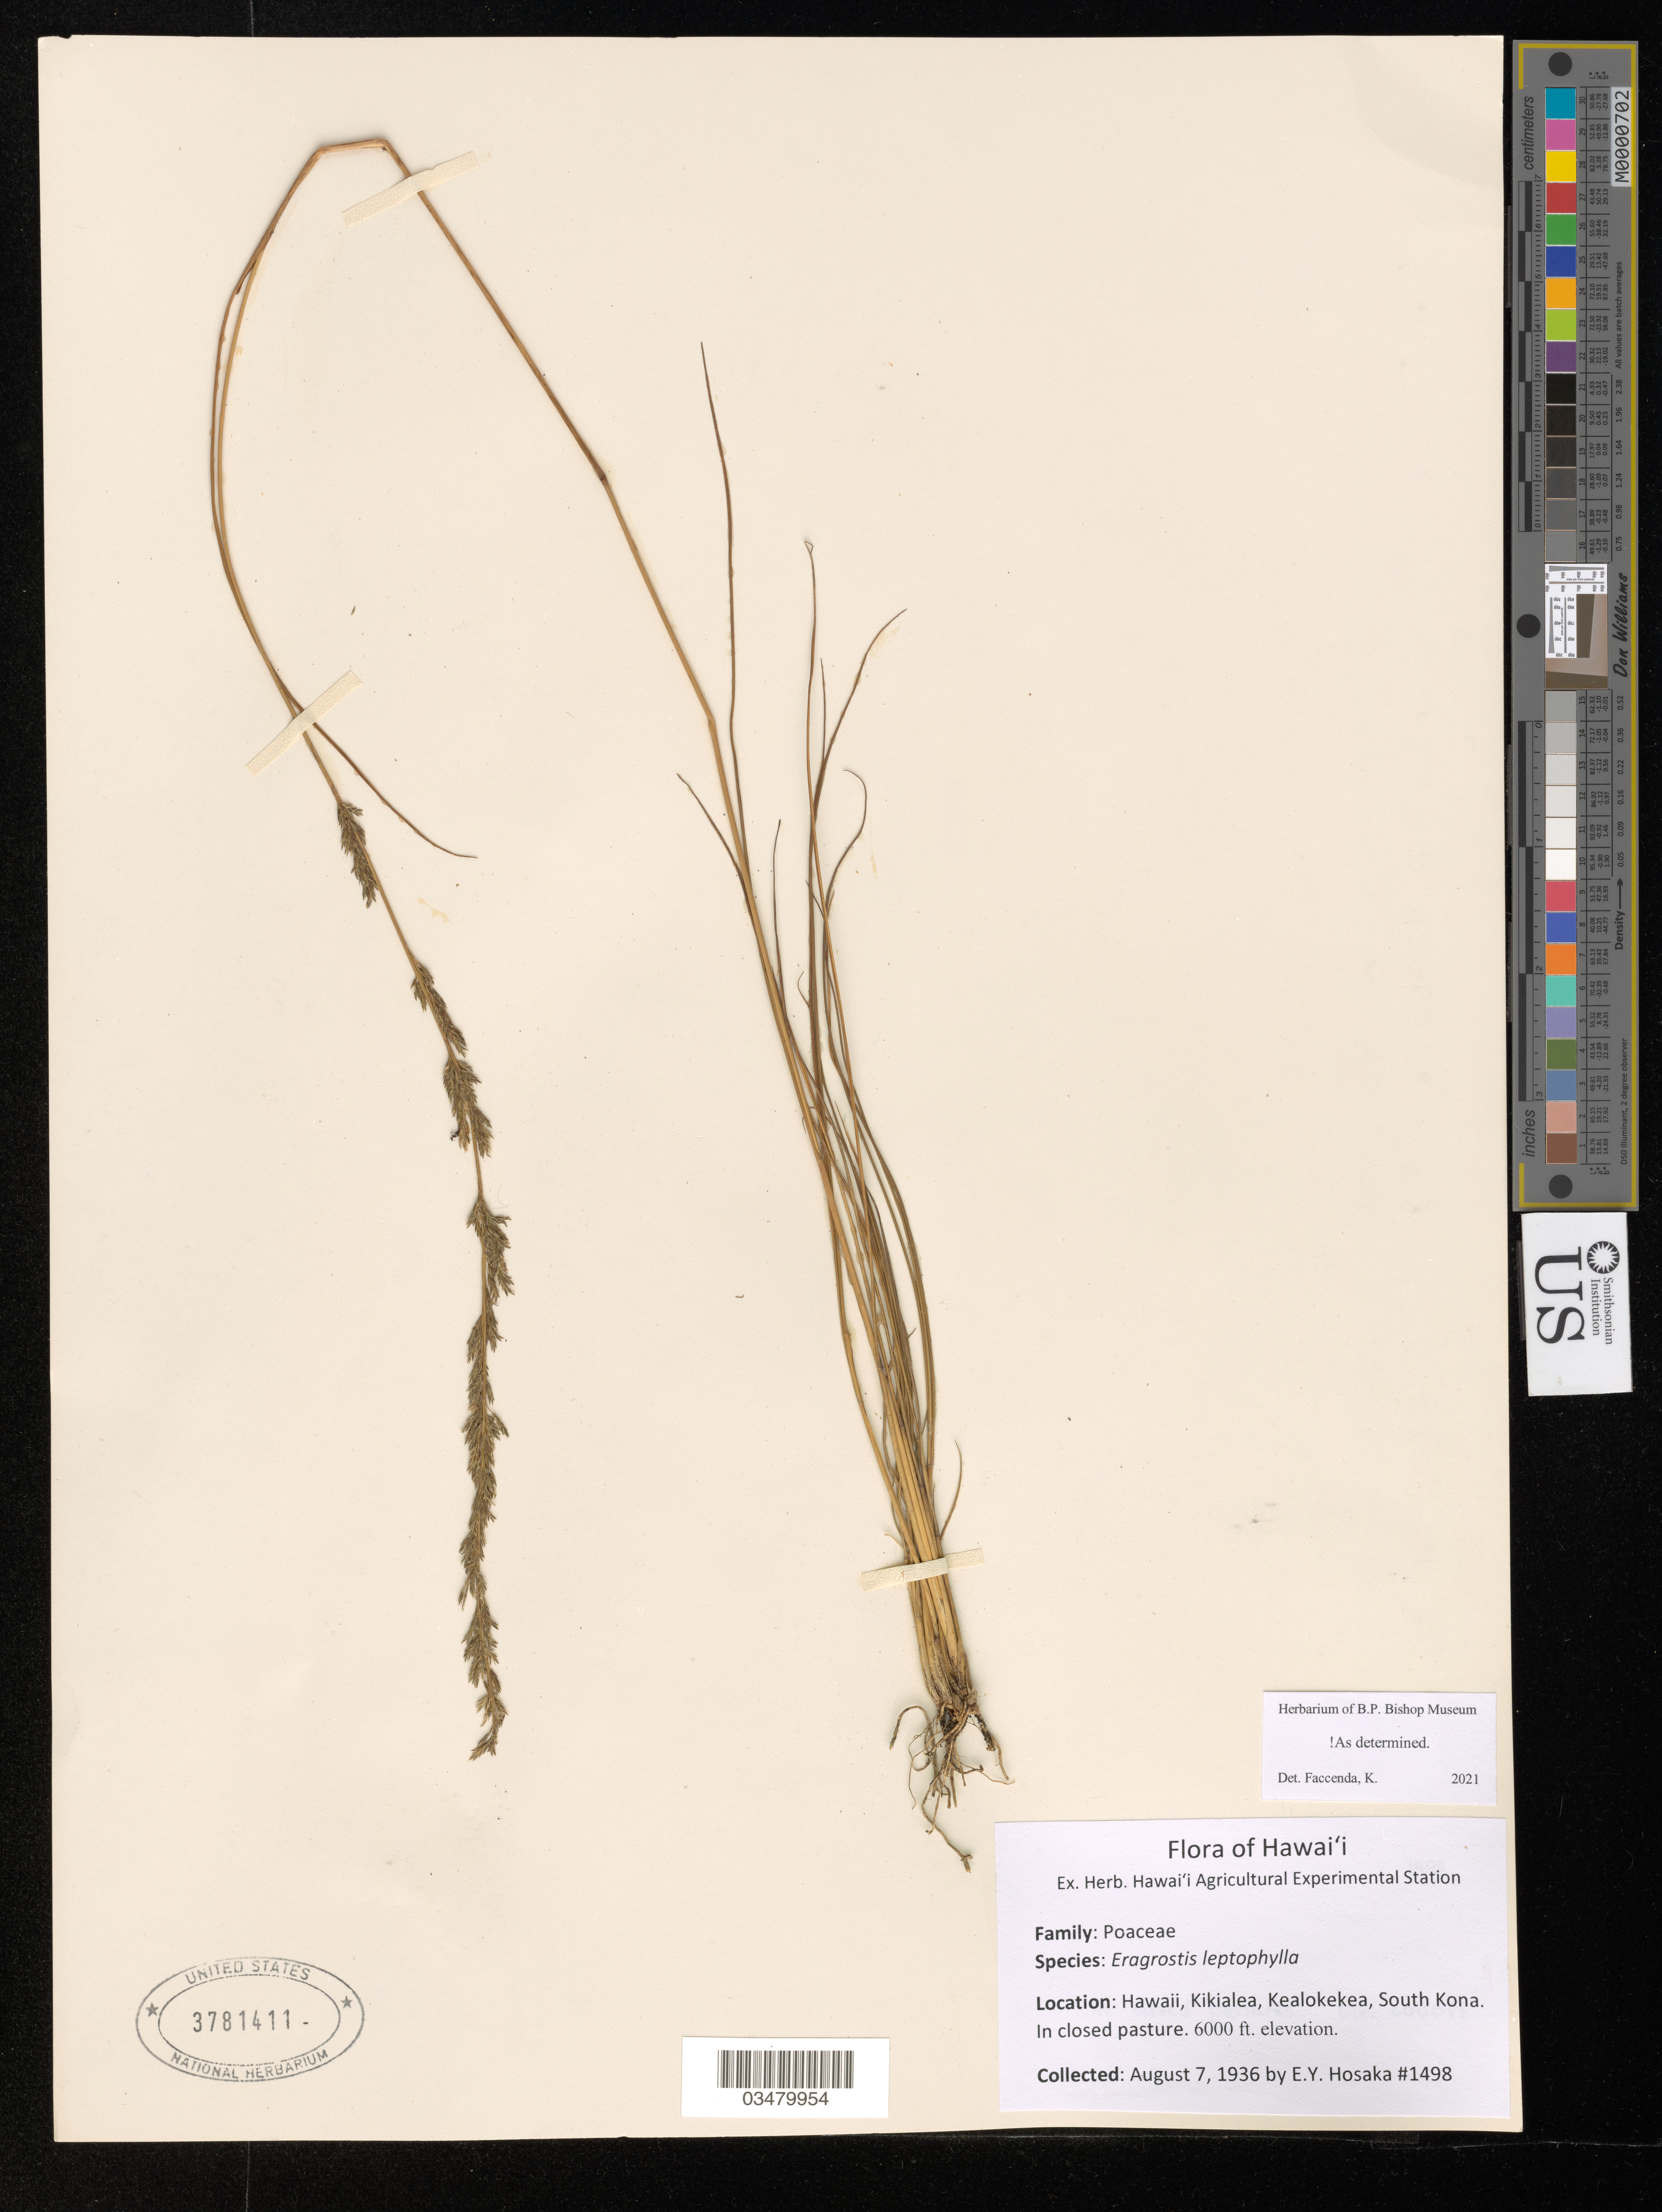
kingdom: Plantae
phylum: Tracheophyta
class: Liliopsida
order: Poales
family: Poaceae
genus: Eragrostis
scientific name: Eragrostis leptophylla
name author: Hitchc.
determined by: Faccenda, K.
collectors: E. Y. Hosaka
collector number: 1498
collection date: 1936-08-07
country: United States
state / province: Hawaii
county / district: Hawaii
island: Hawaii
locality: Kikialea, Kealokekea, South Kona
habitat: Closed pasture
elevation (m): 1829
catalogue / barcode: US 3781411